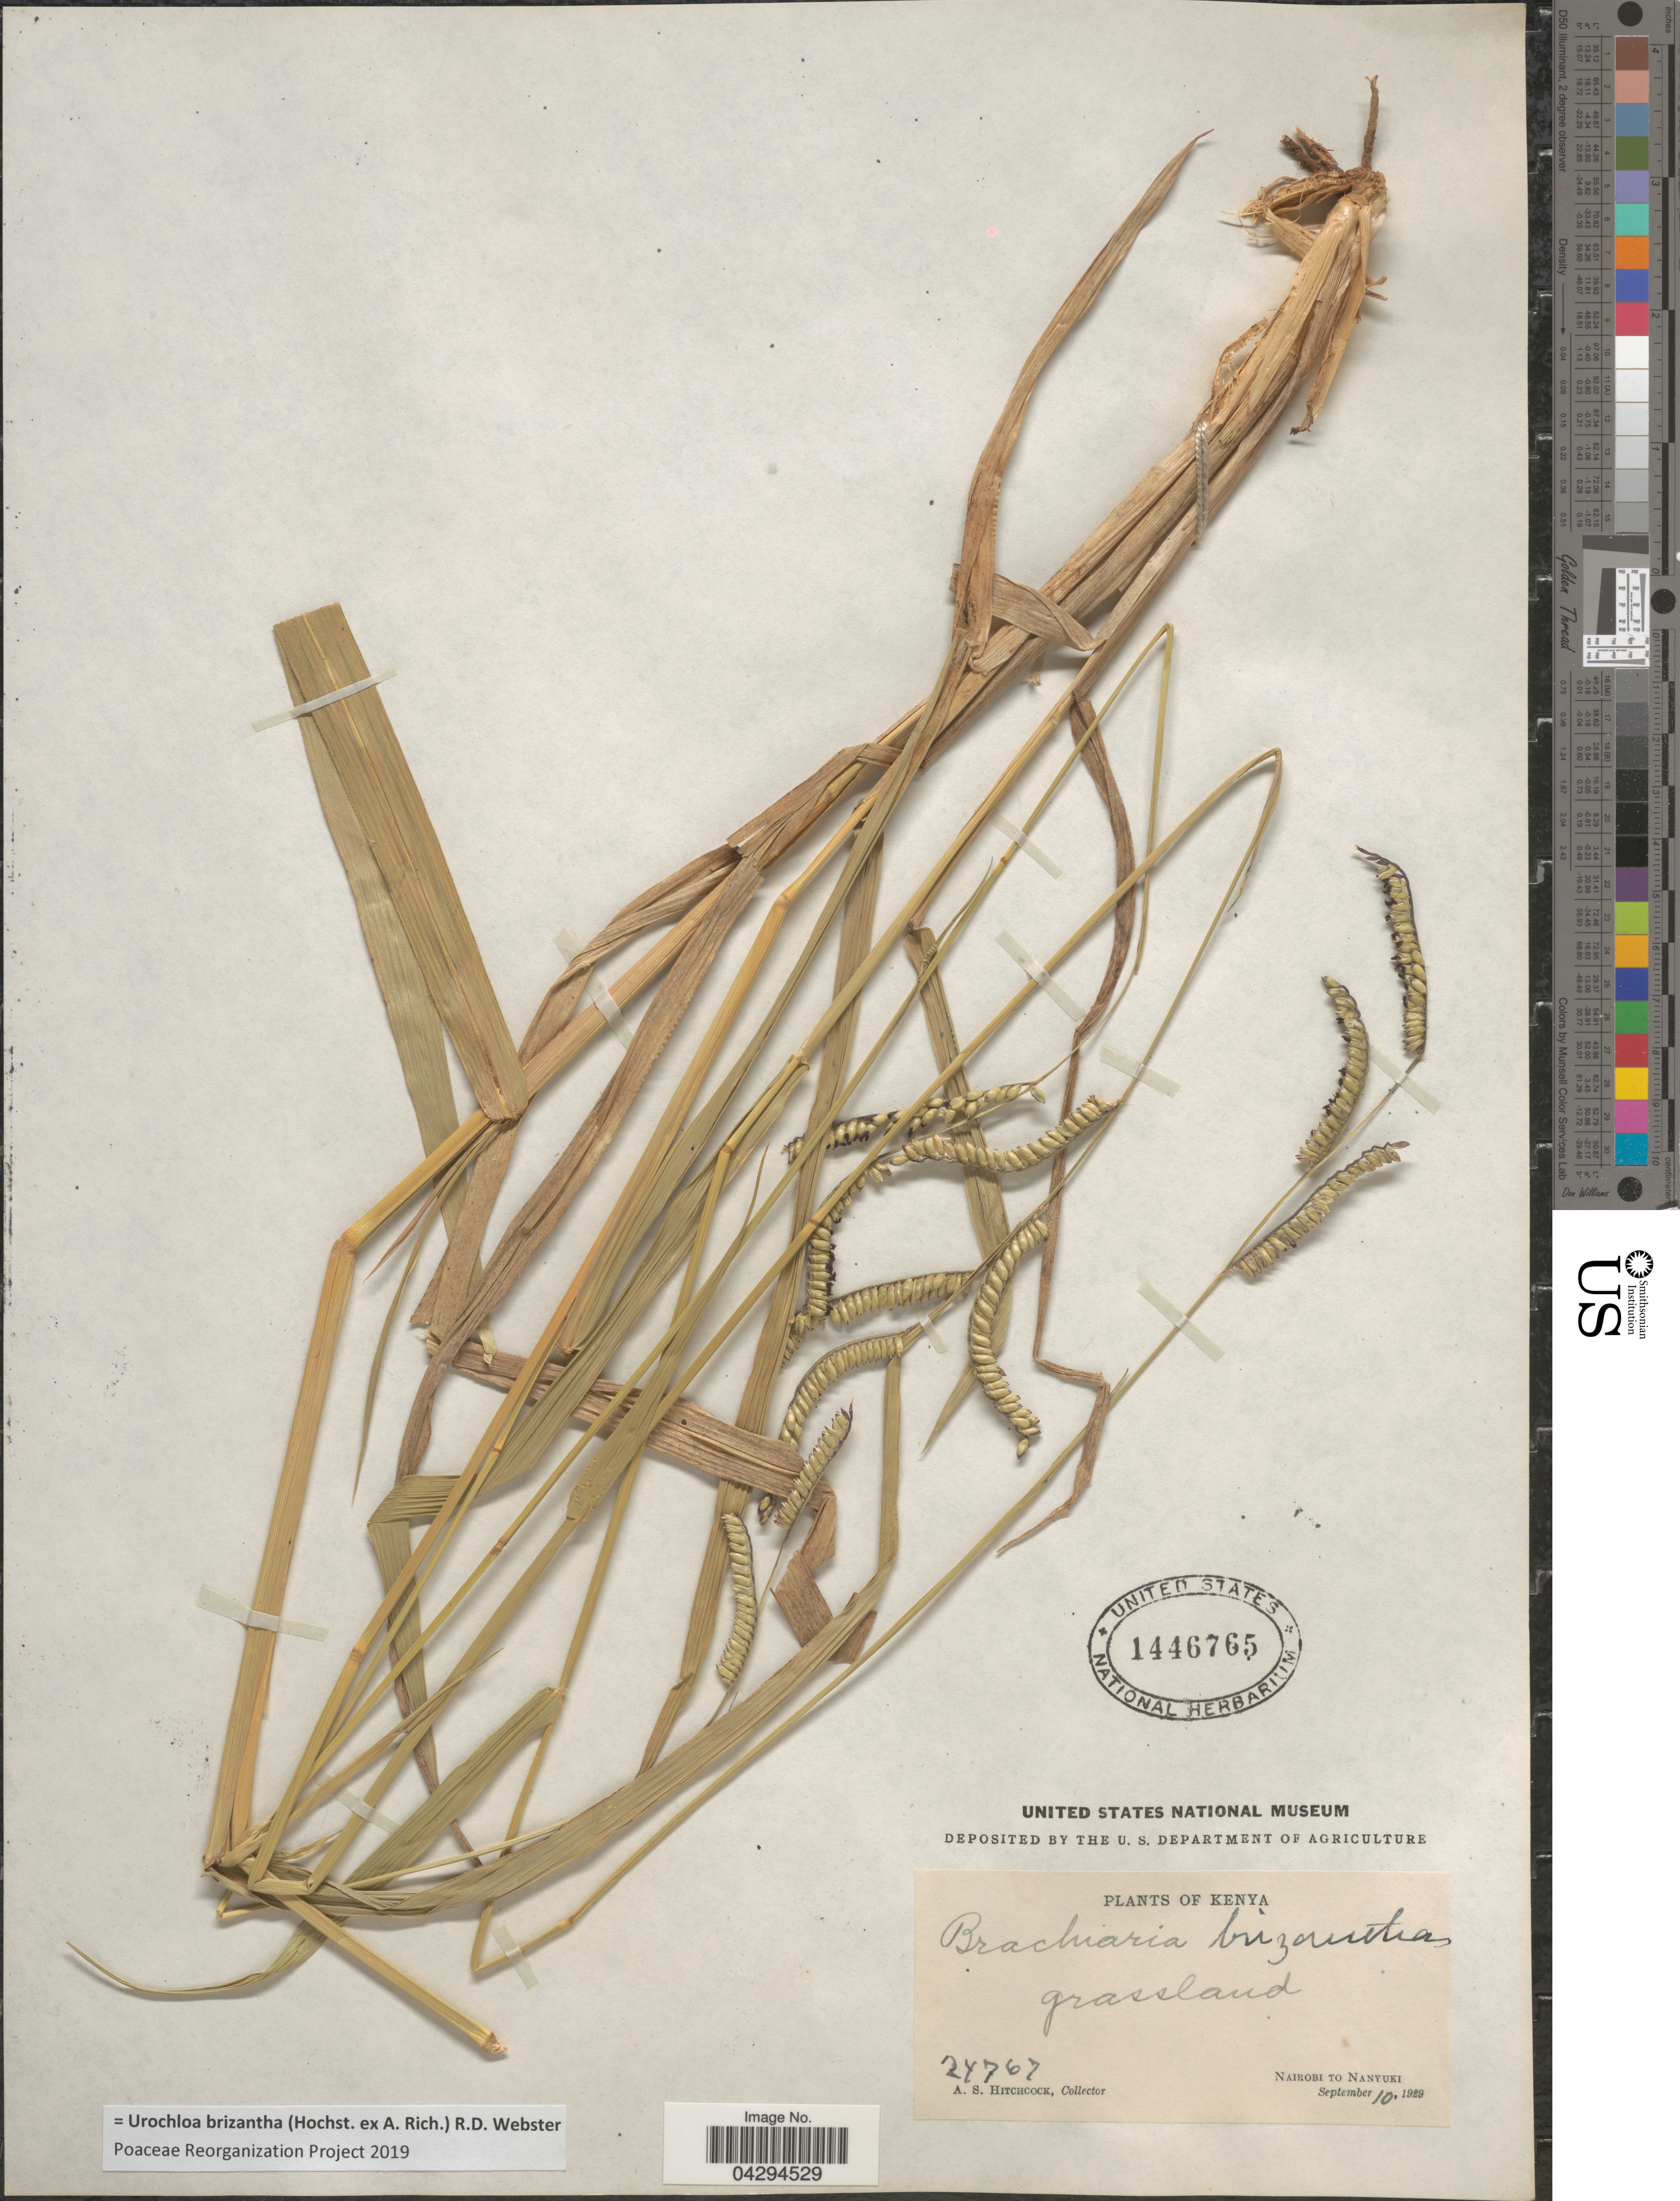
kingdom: Plantae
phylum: Tracheophyta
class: Liliopsida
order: Poales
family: Poaceae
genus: Urochloa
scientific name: Urochloa brizantha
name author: (Hochst. ex A. Rich.) R.D. Webster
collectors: A. S. Hitchcock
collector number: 24767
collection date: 1929-09-10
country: Kenya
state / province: Nairobi Area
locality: Nairobi to Nanyuki.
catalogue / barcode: US 1446765